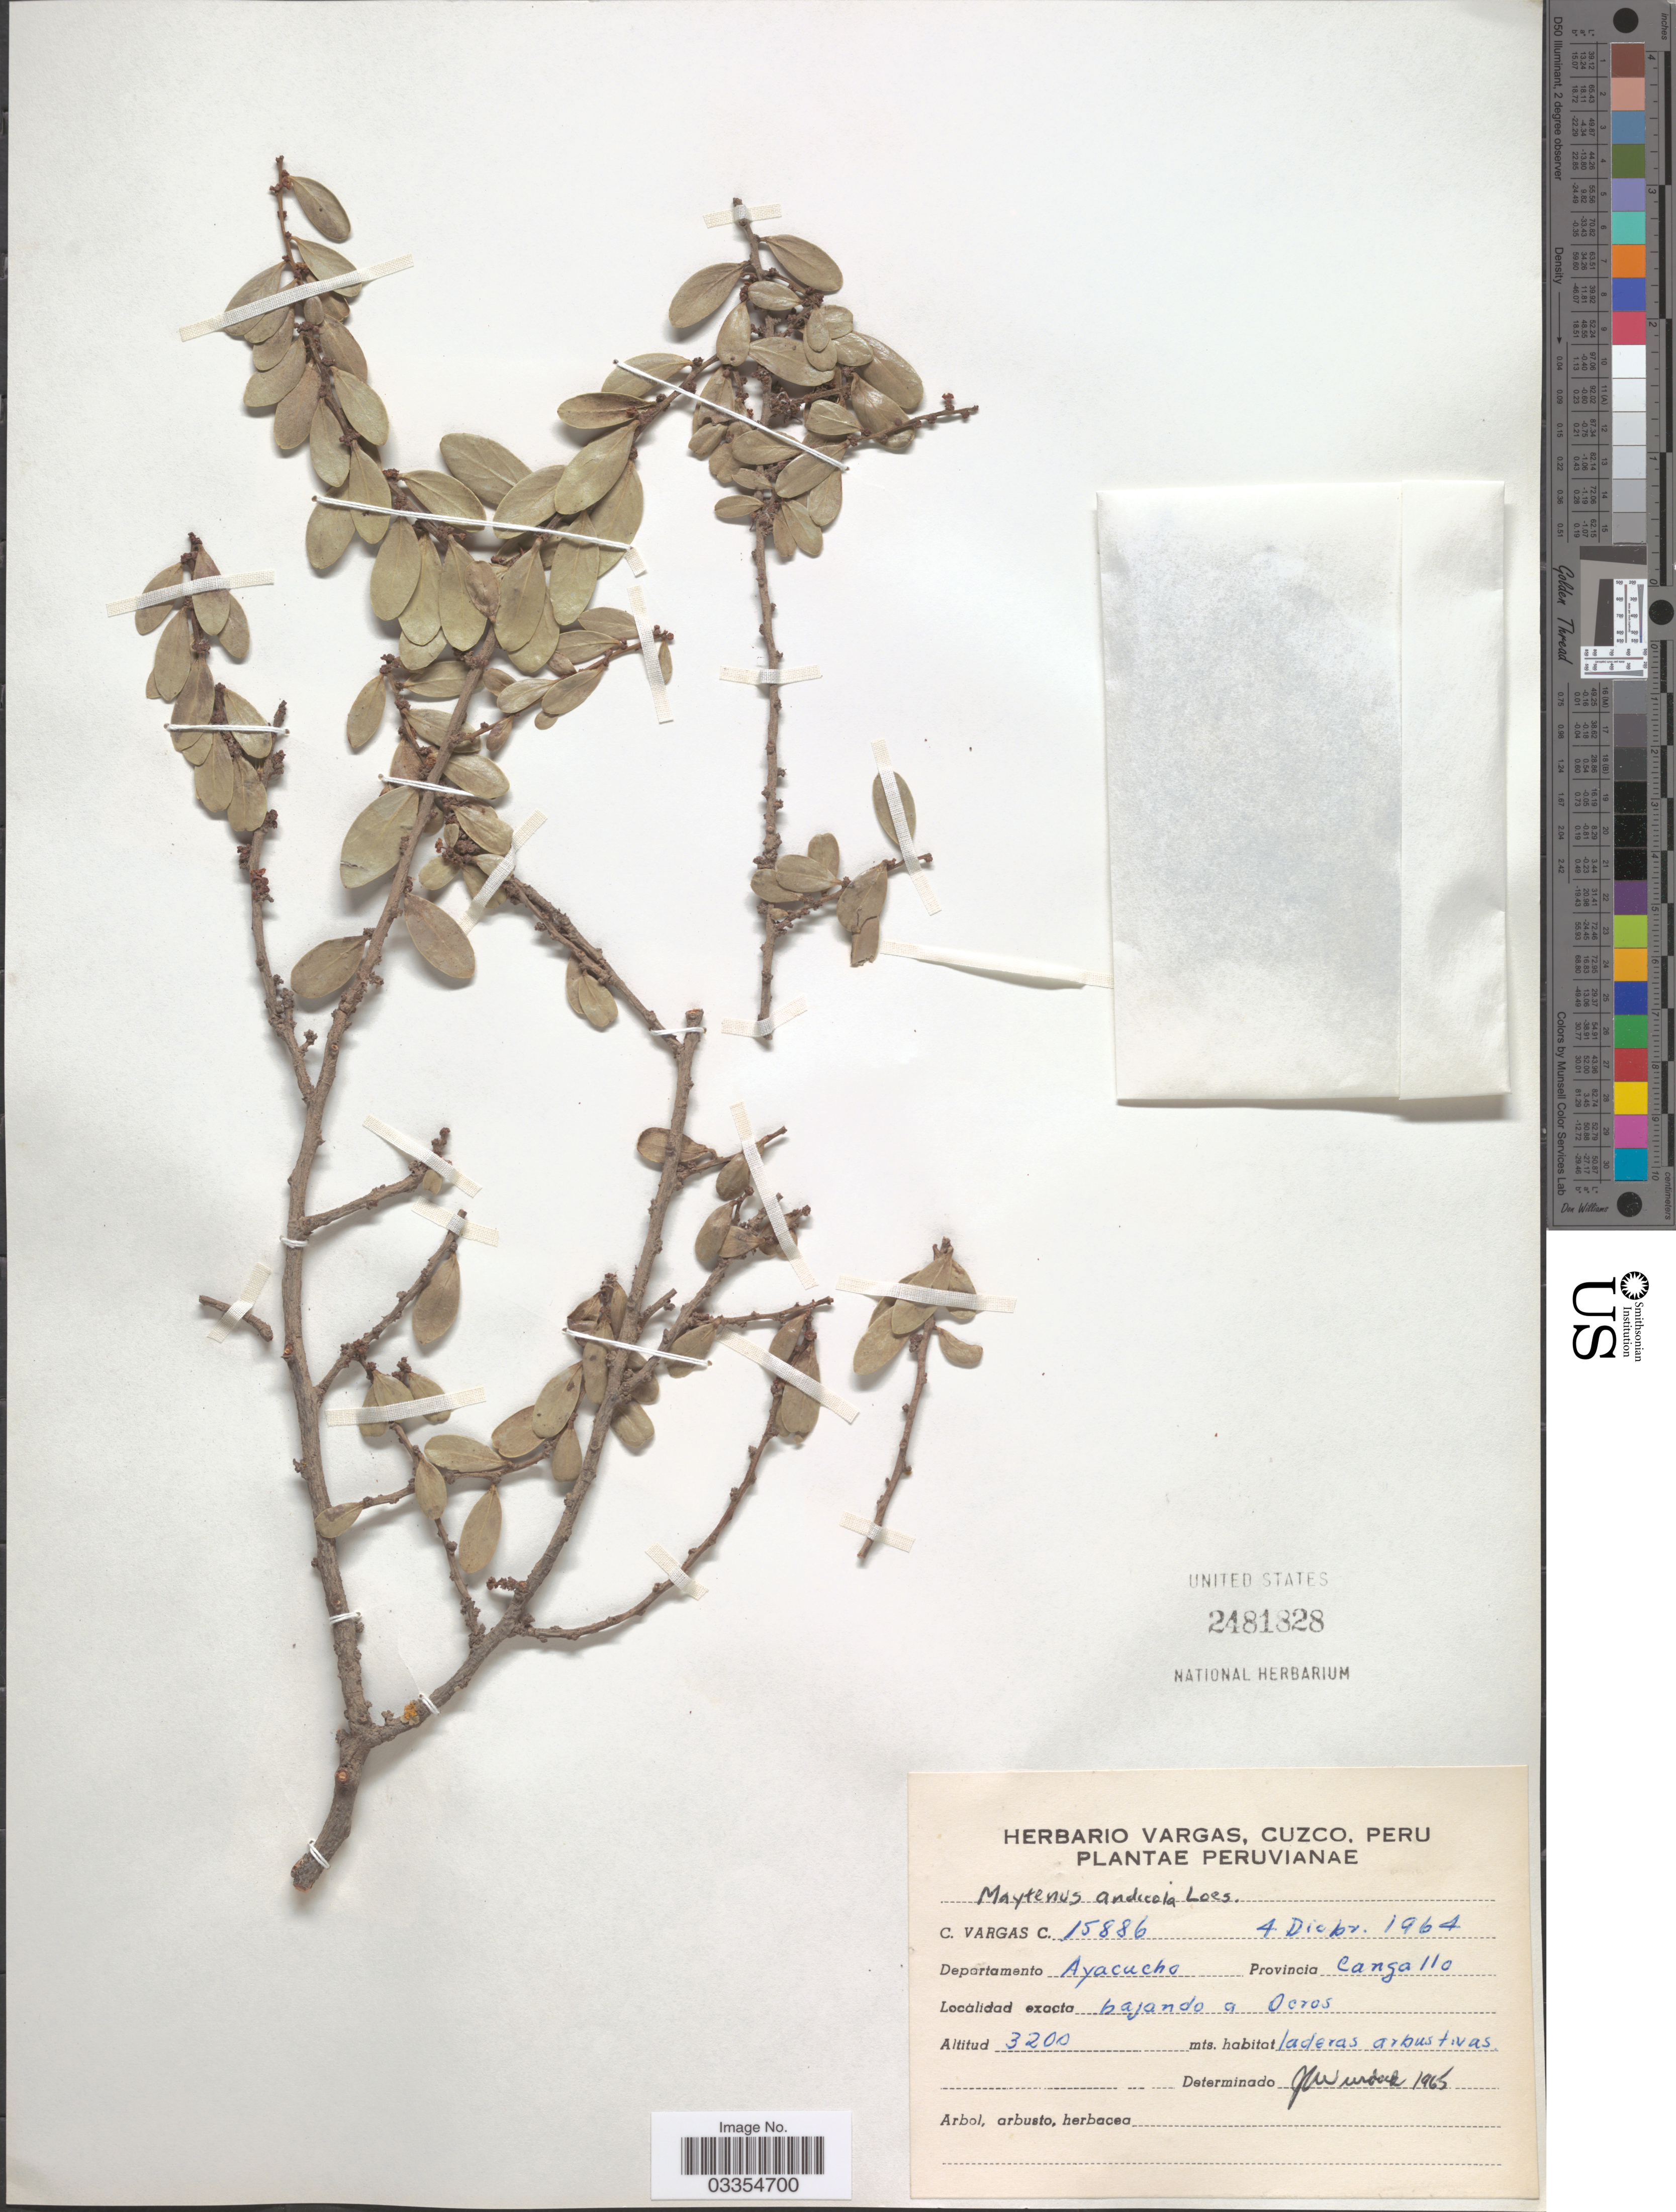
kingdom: Plantae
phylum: Tracheophyta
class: Magnoliopsida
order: Celastrales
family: Celastraceae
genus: Maytenus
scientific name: Maytenus andicola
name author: Loes.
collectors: C. Vargas Calderón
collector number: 15886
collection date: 1964-12-04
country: Peru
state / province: Ayacucho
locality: Departamento Ayacucho. Provincia Cangallo. Bajando a Ocros.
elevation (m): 3200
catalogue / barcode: US 2481828